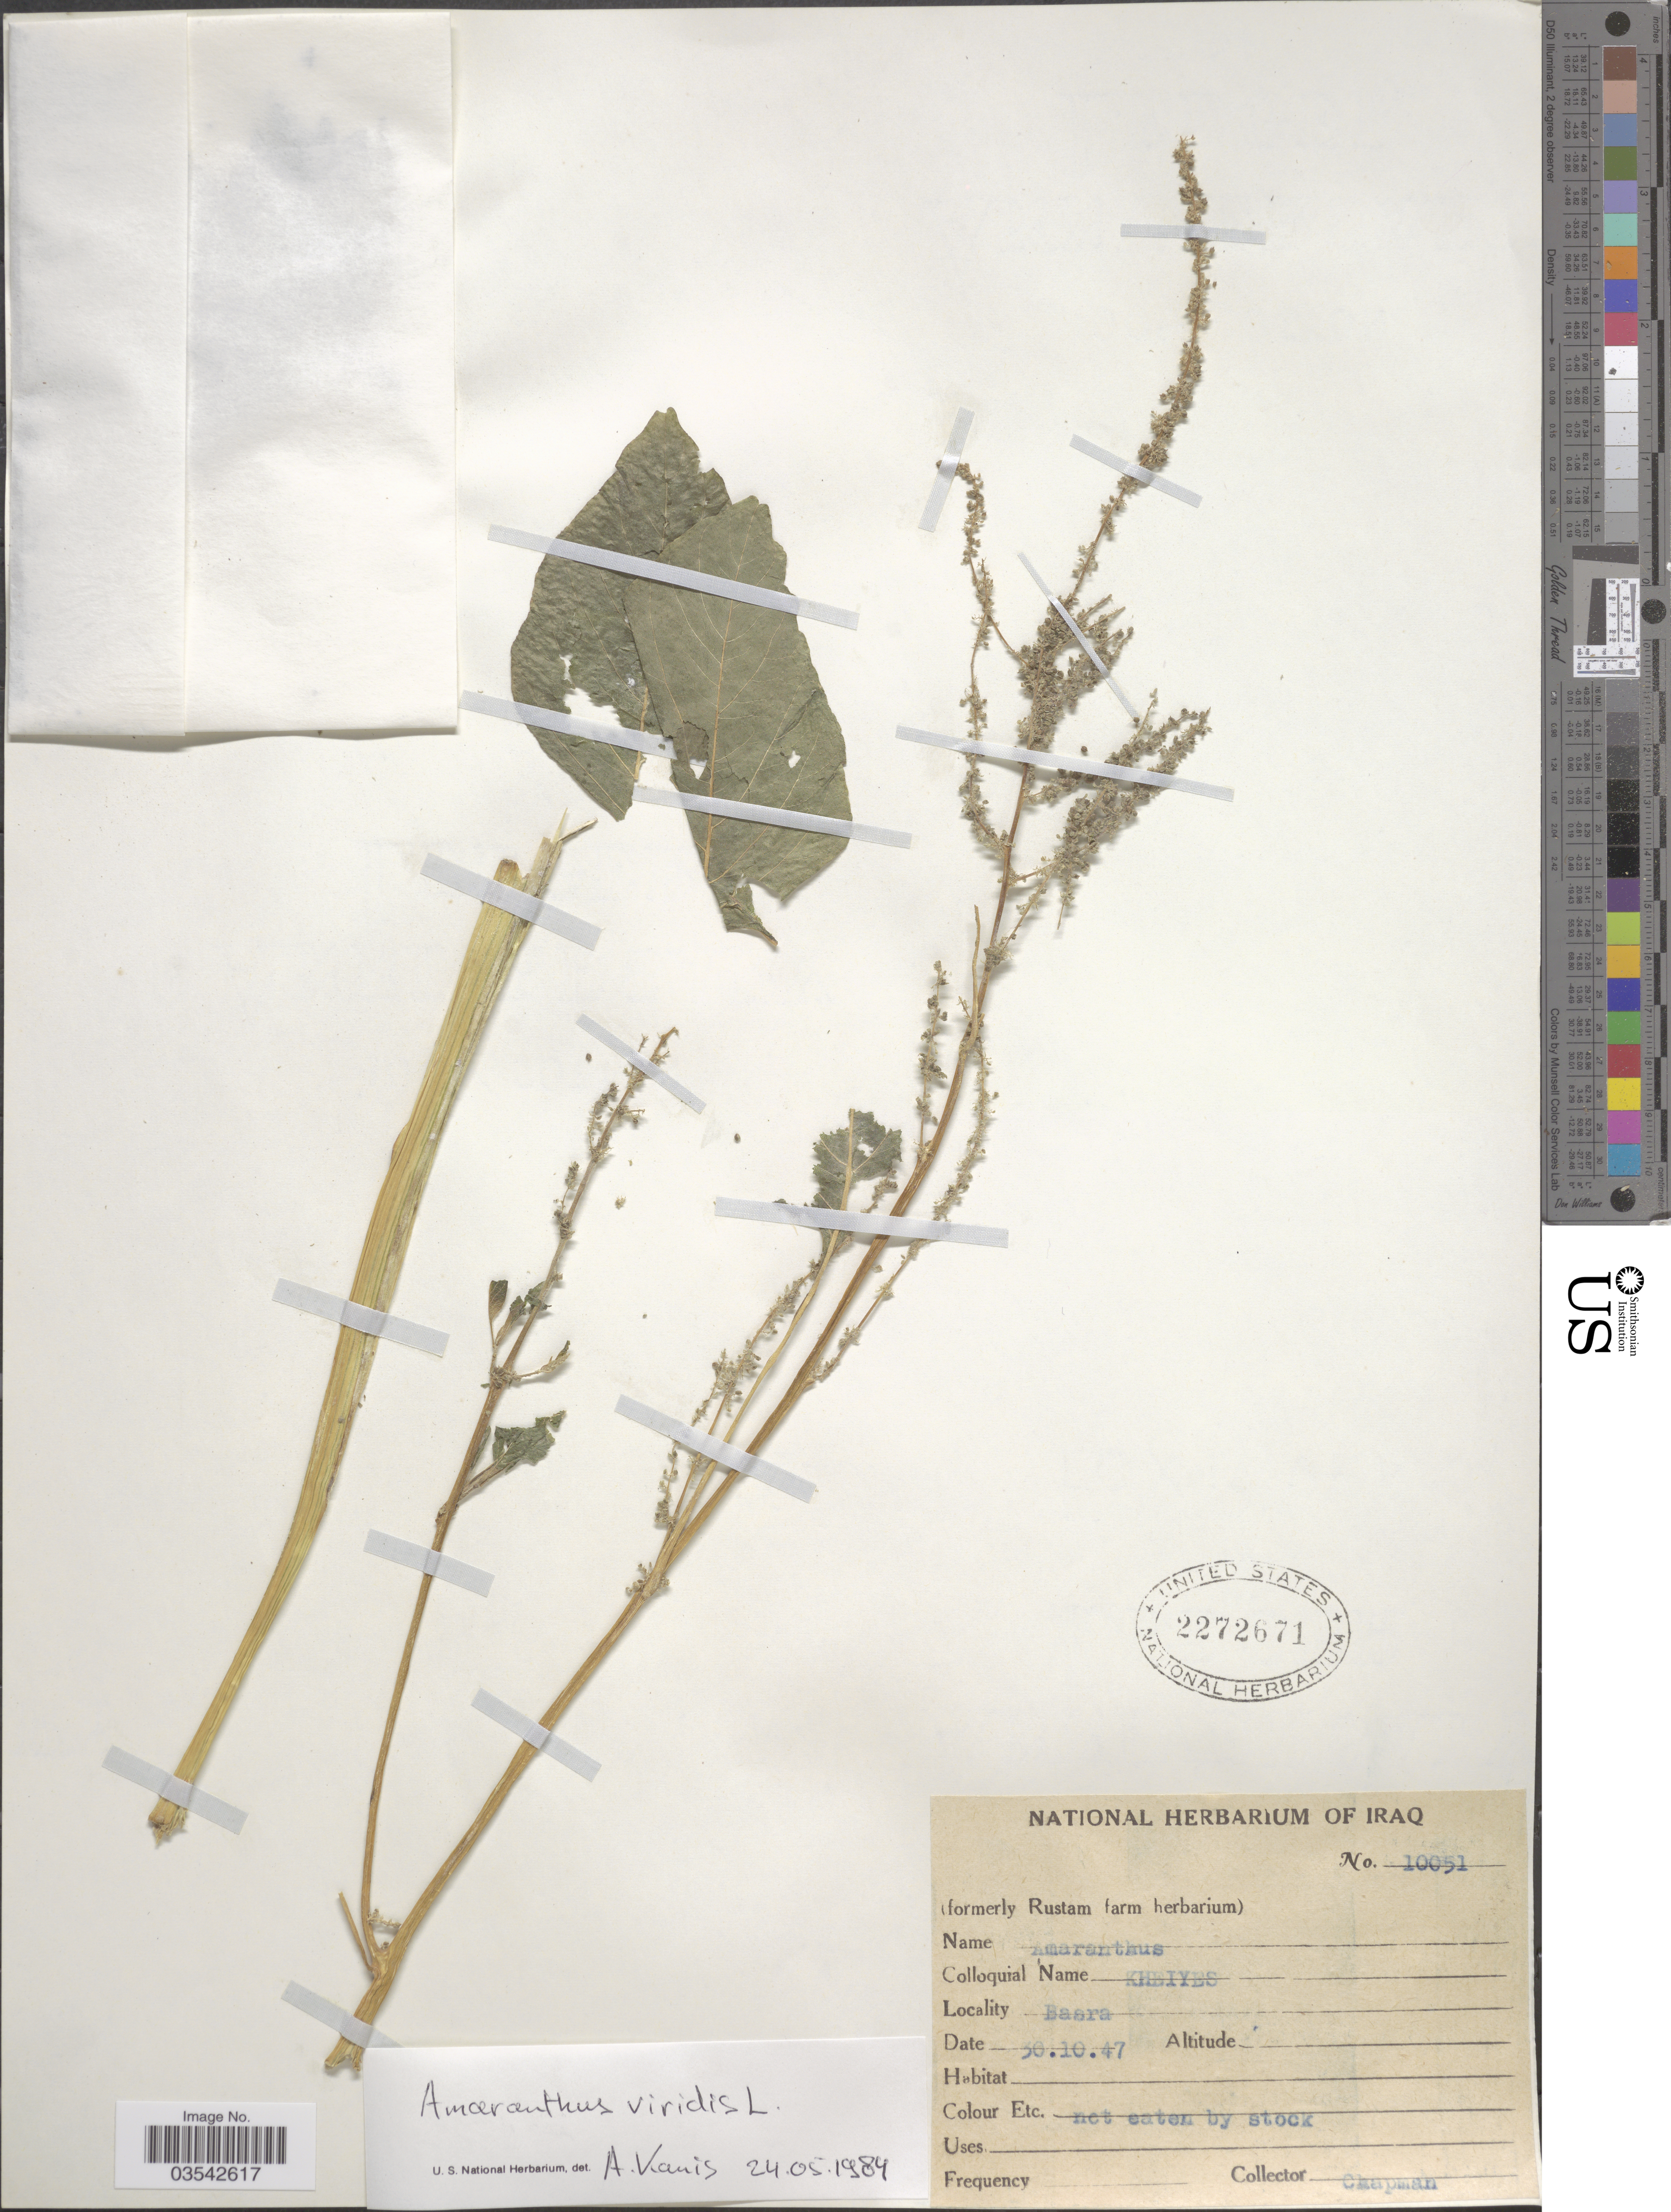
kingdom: Plantae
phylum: Tracheophyta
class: Magnoliopsida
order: Caryophyllales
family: Amaranthaceae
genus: Amaranthus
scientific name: Amaranthus viridis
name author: L.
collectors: A. Chapman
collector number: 10051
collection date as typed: Transcribed d/m/y: 30/10/47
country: Iraq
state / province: Al Basrah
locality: Basra.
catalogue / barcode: US 2272671